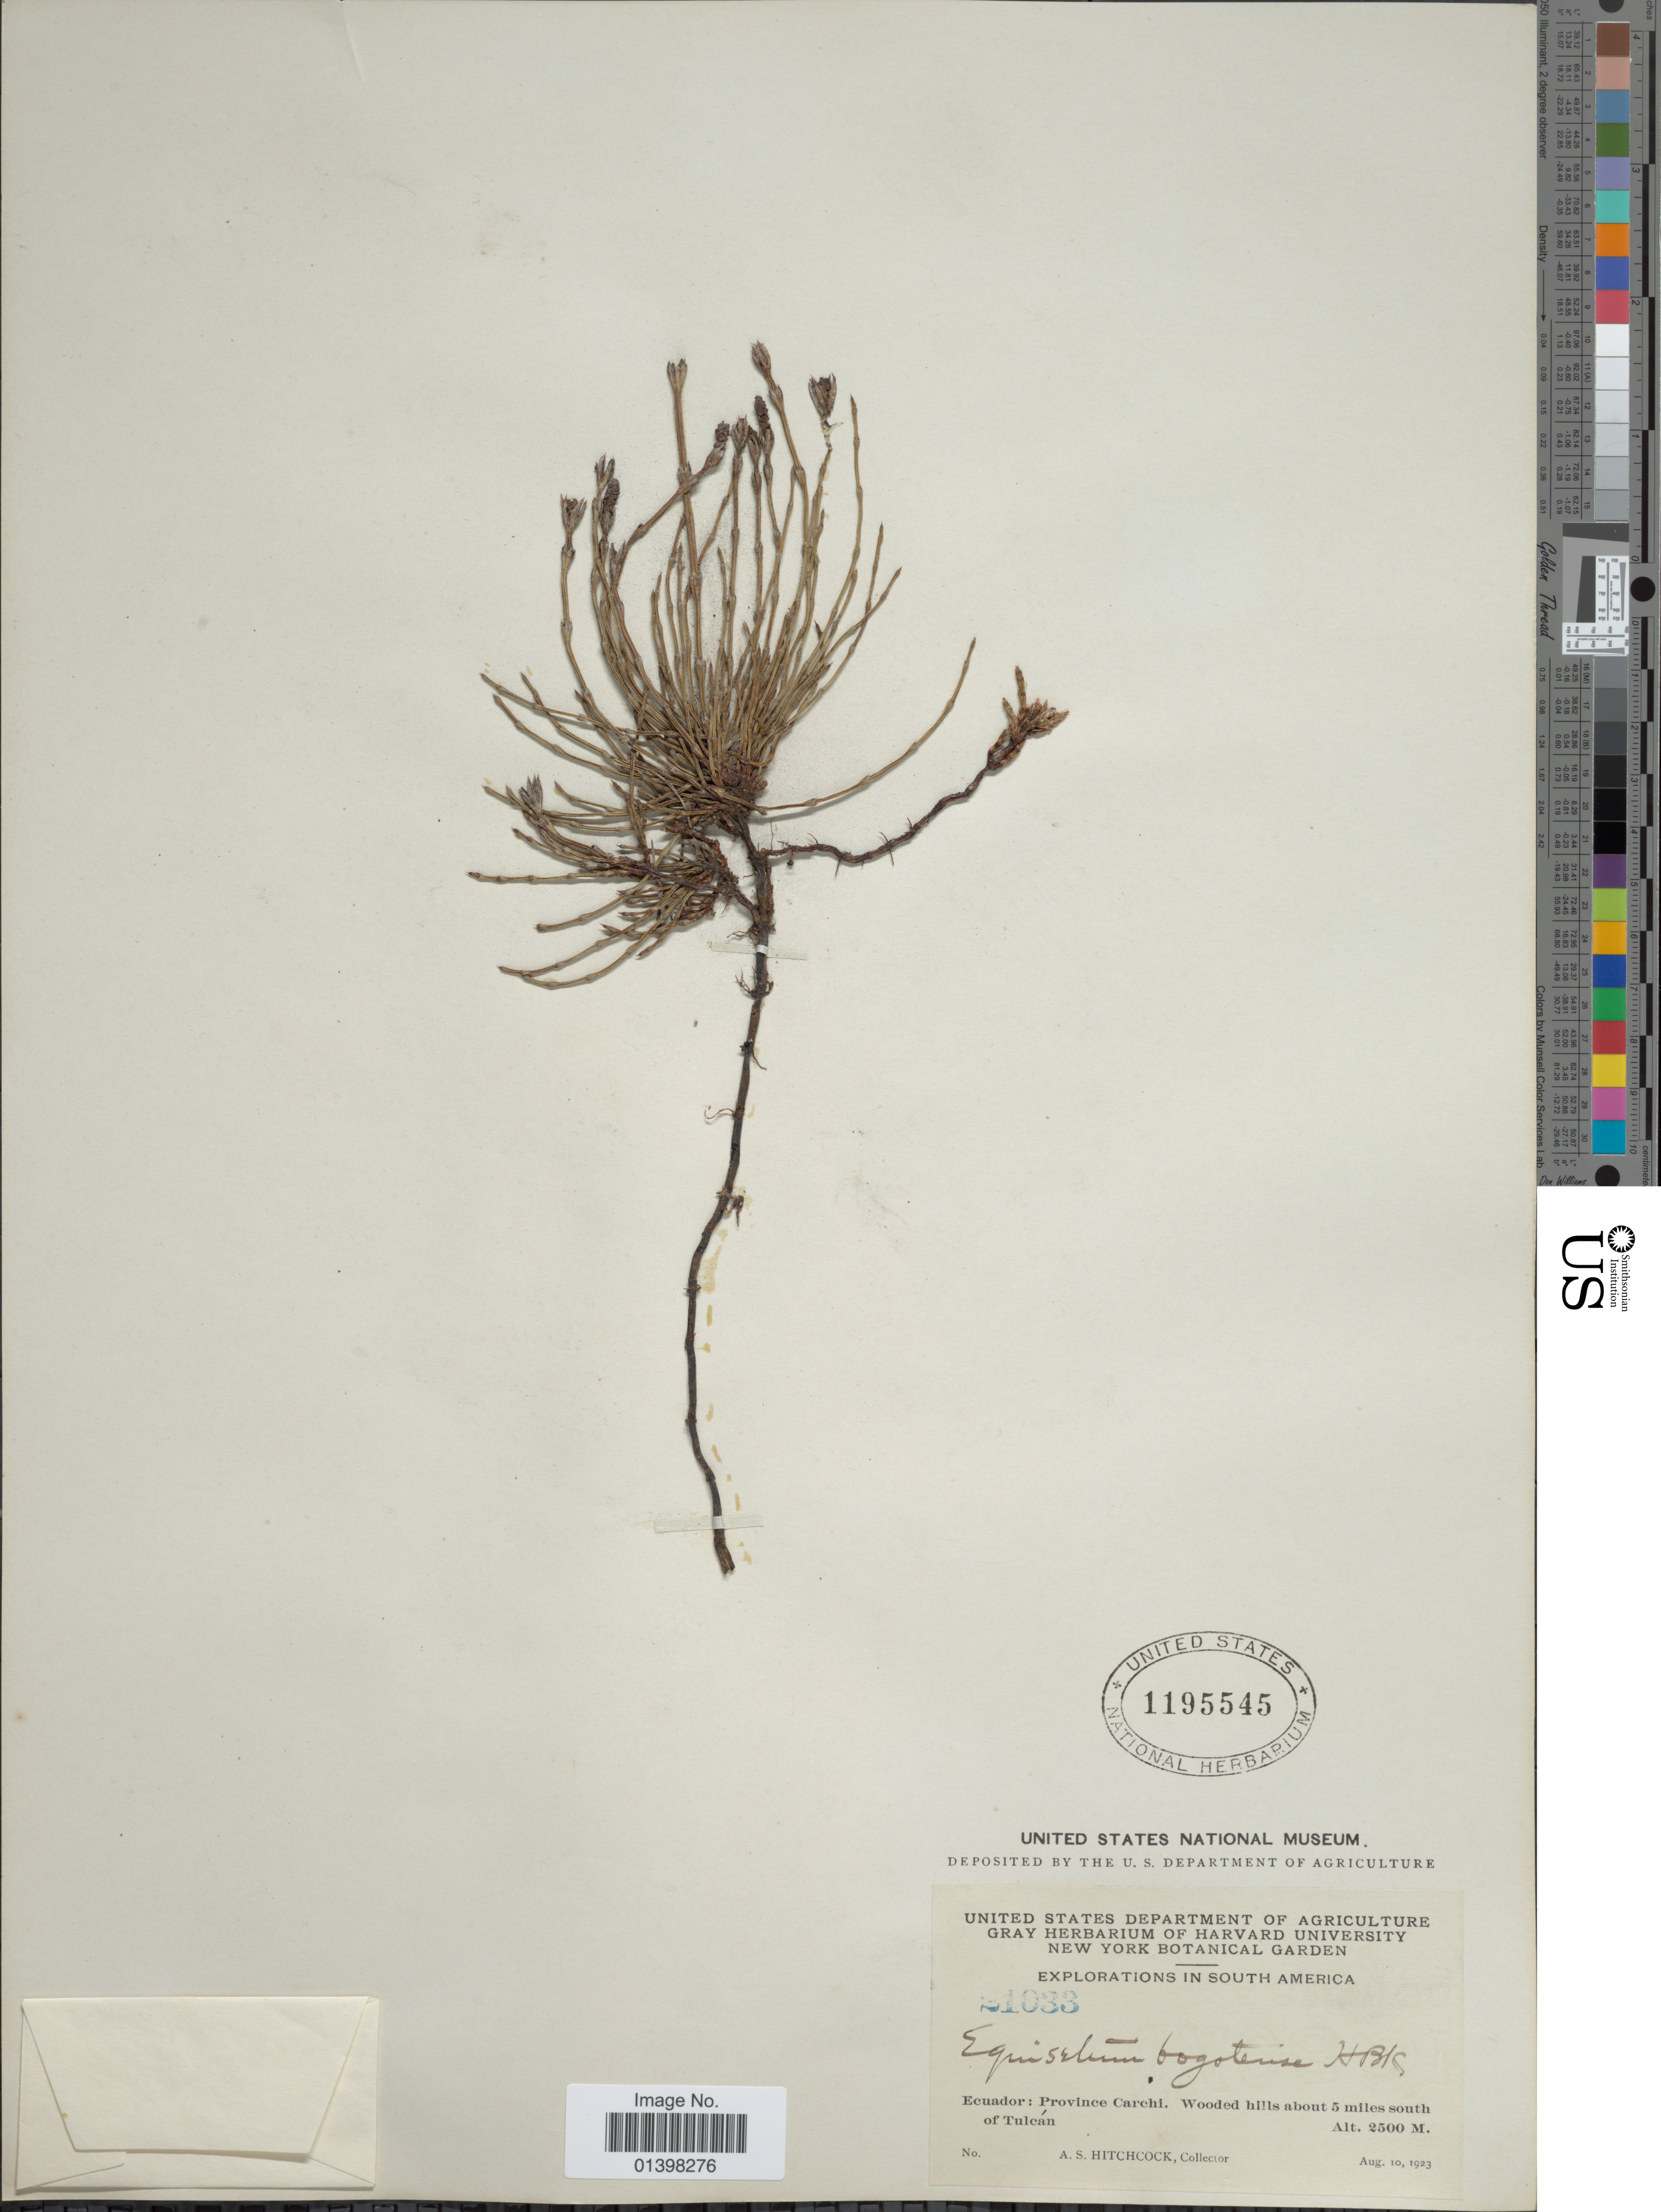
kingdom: Plantae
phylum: Tracheophyta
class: Polypodiopsida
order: Equisetales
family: Equisetaceae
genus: Equisetum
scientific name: Equisetum bogotense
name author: Kunth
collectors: A. S. Hitchcock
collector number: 21033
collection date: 1923-08-10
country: Ecuador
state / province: Carchi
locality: Wooded hills about 5 miles south of Tulcán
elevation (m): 2500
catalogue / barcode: US 1195545